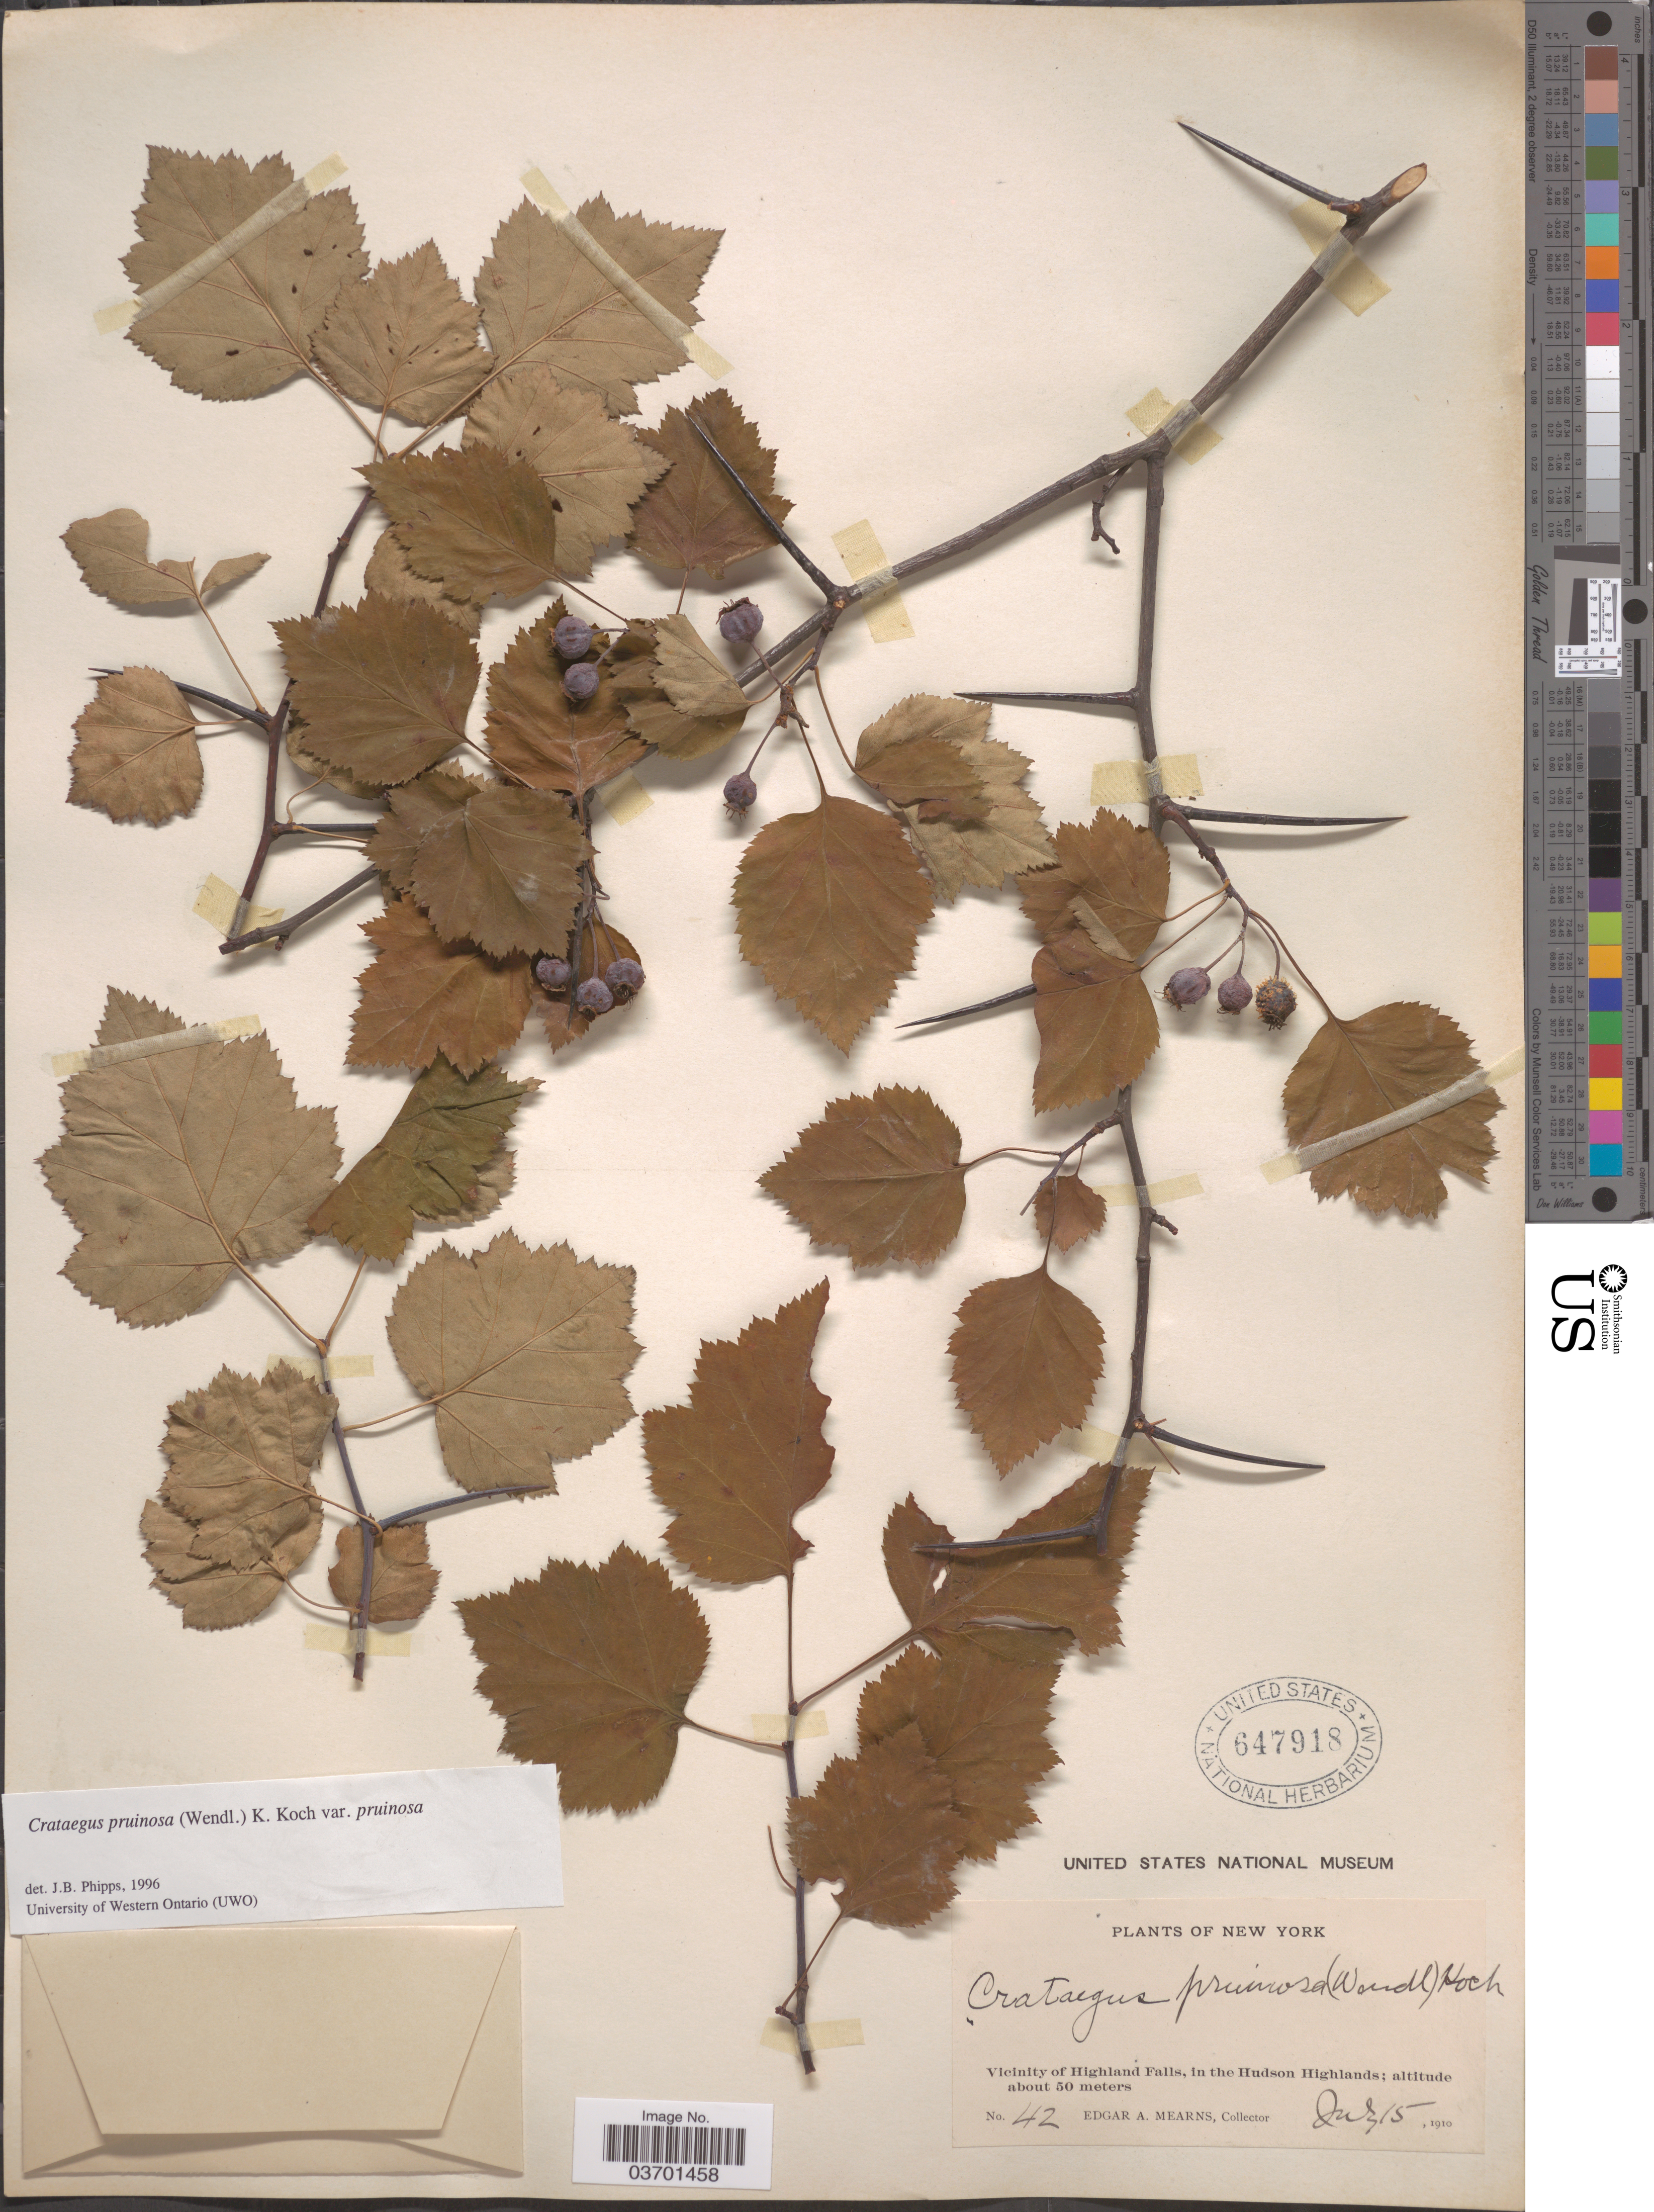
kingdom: Plantae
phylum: Tracheophyta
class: Magnoliopsida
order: Rosales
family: Rosaceae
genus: Crataegus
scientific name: Crataegus pruinosa var. pruinosa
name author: (H.L. Wendl.) K. Koch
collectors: E. A. Mearns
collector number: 42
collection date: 1910-07-15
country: United States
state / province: New York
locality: Vicinity of Highland Falls, in the Hudson Highlands.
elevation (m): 50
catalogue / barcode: US 647918